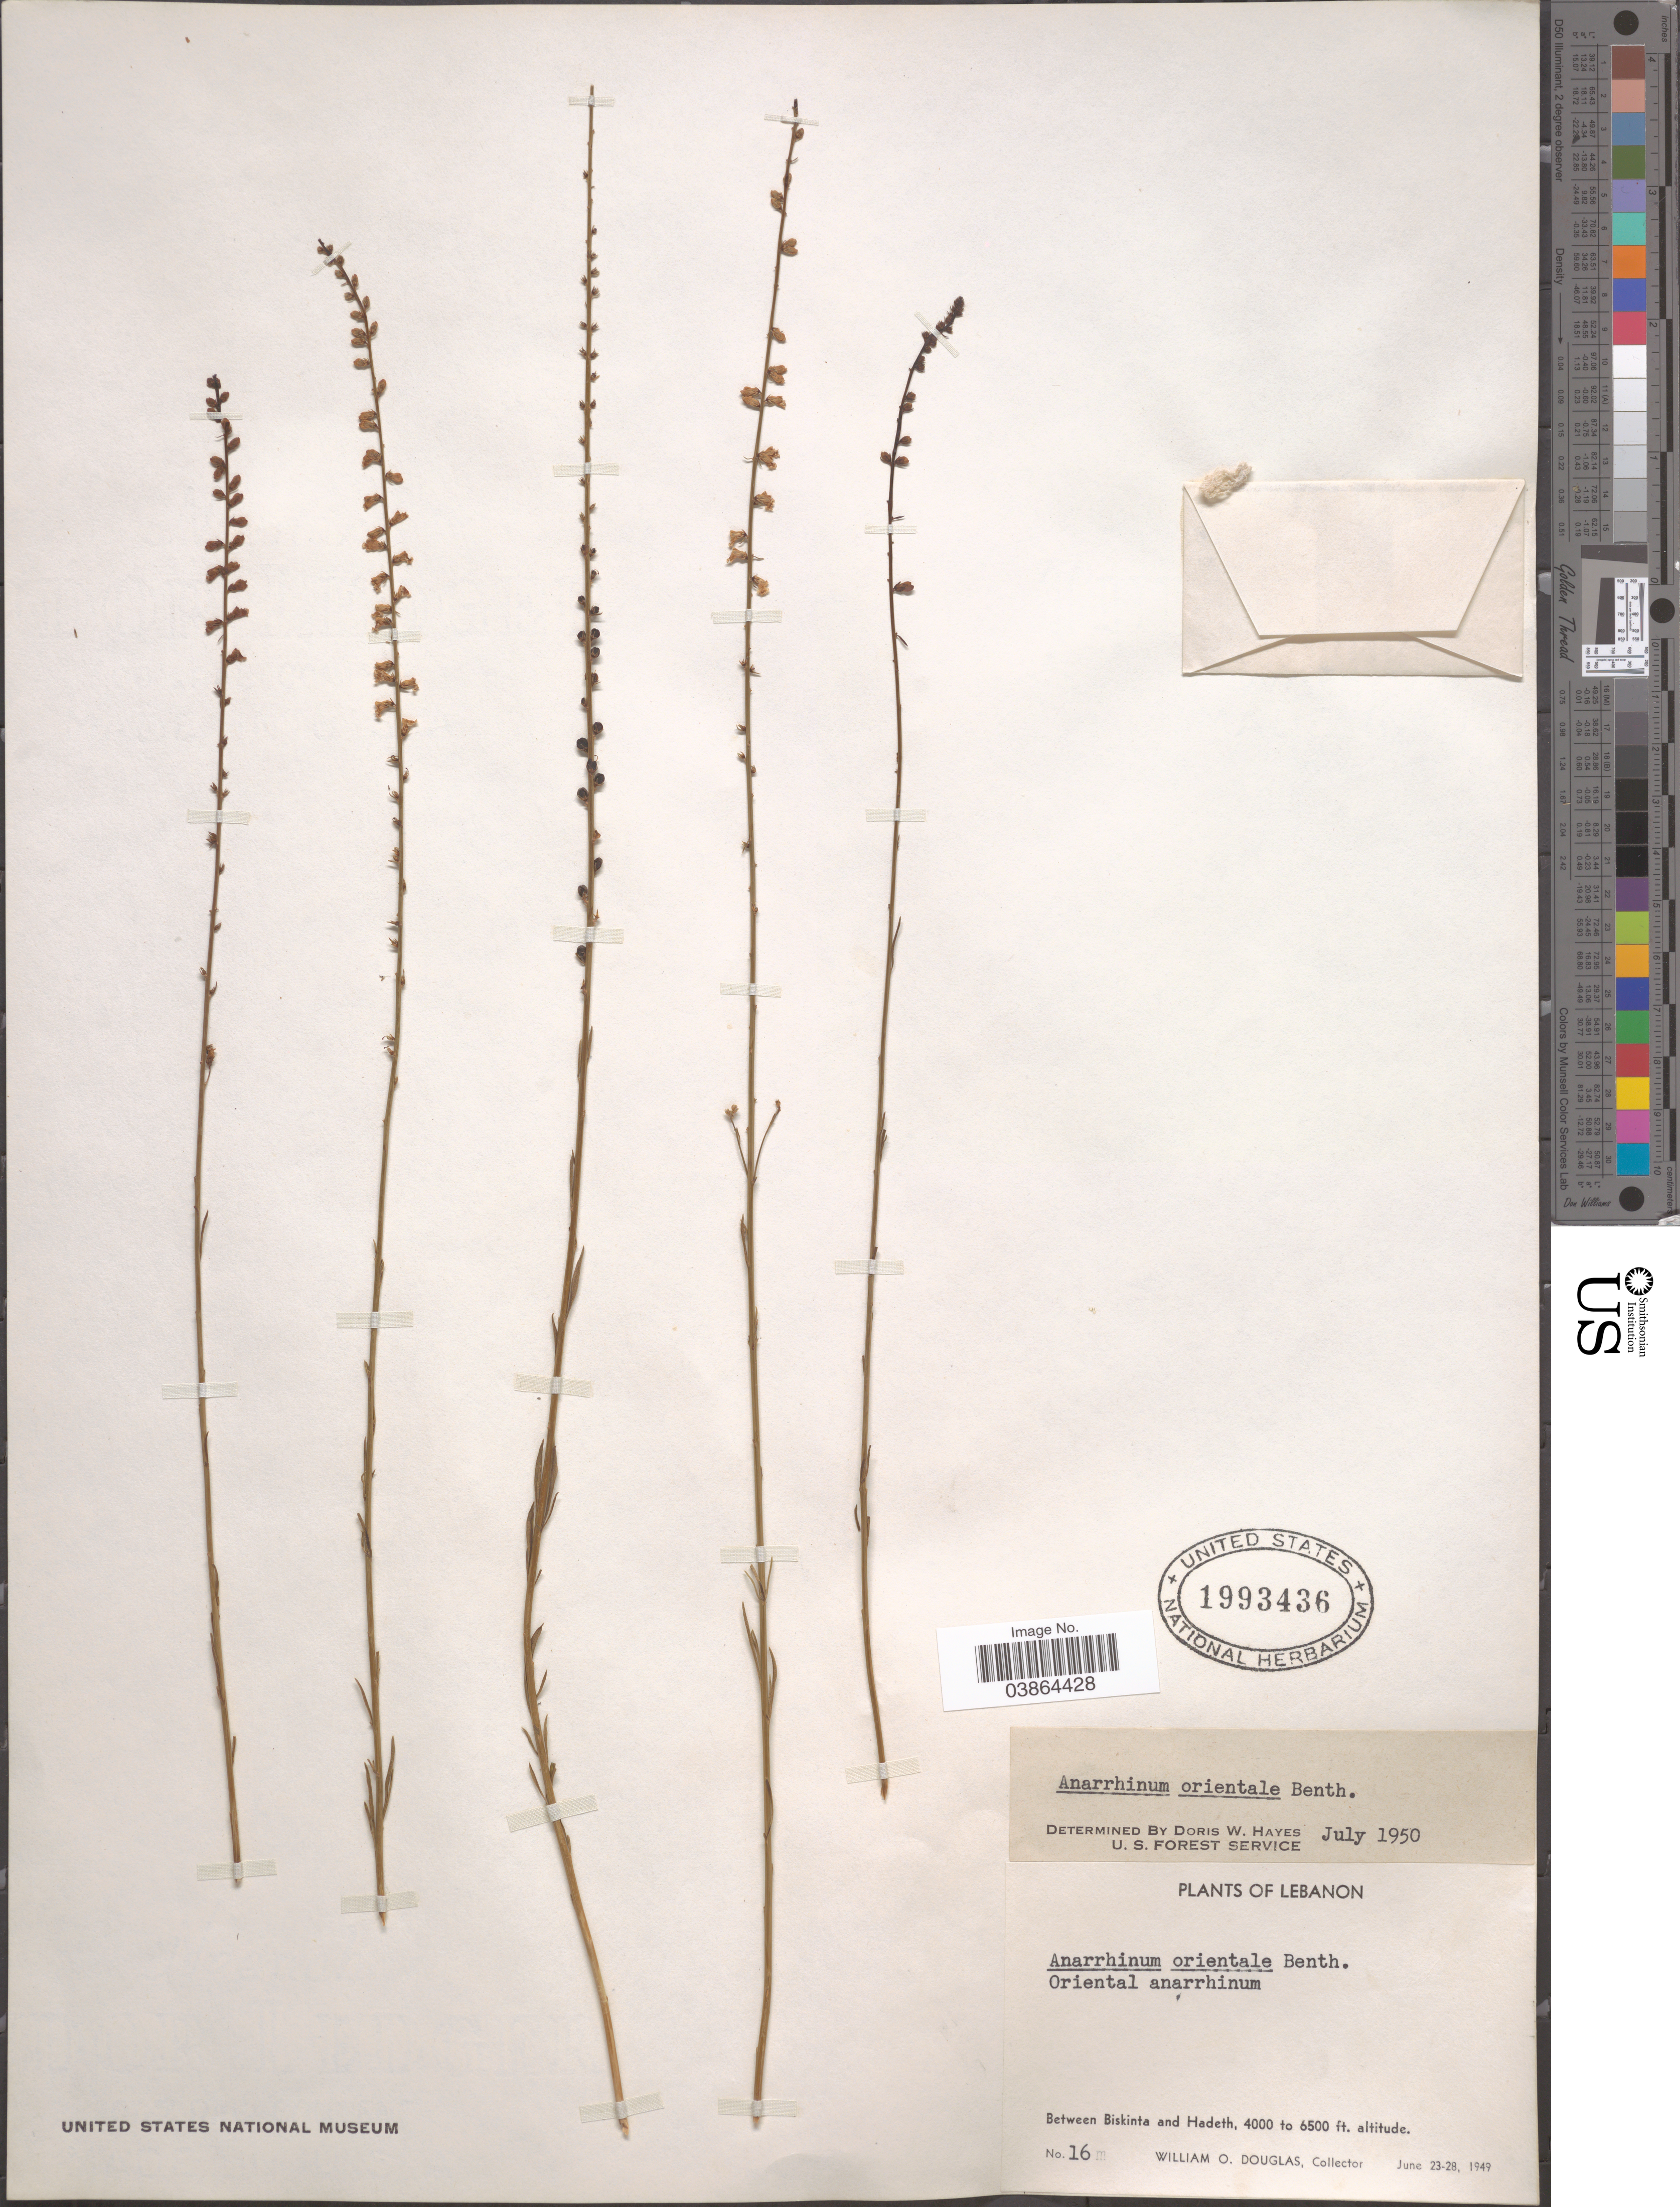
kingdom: Plantae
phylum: Tracheophyta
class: Magnoliopsida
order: Lamiales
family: Plantaginaceae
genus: Anarrhinum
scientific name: Anarrhinum orientale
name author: Benth.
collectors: W. Douglas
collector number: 16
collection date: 1949-06-23/1949-06-28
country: Lebanon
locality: Between Biskinta and Hadeth.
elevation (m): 1219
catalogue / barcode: US 1993436